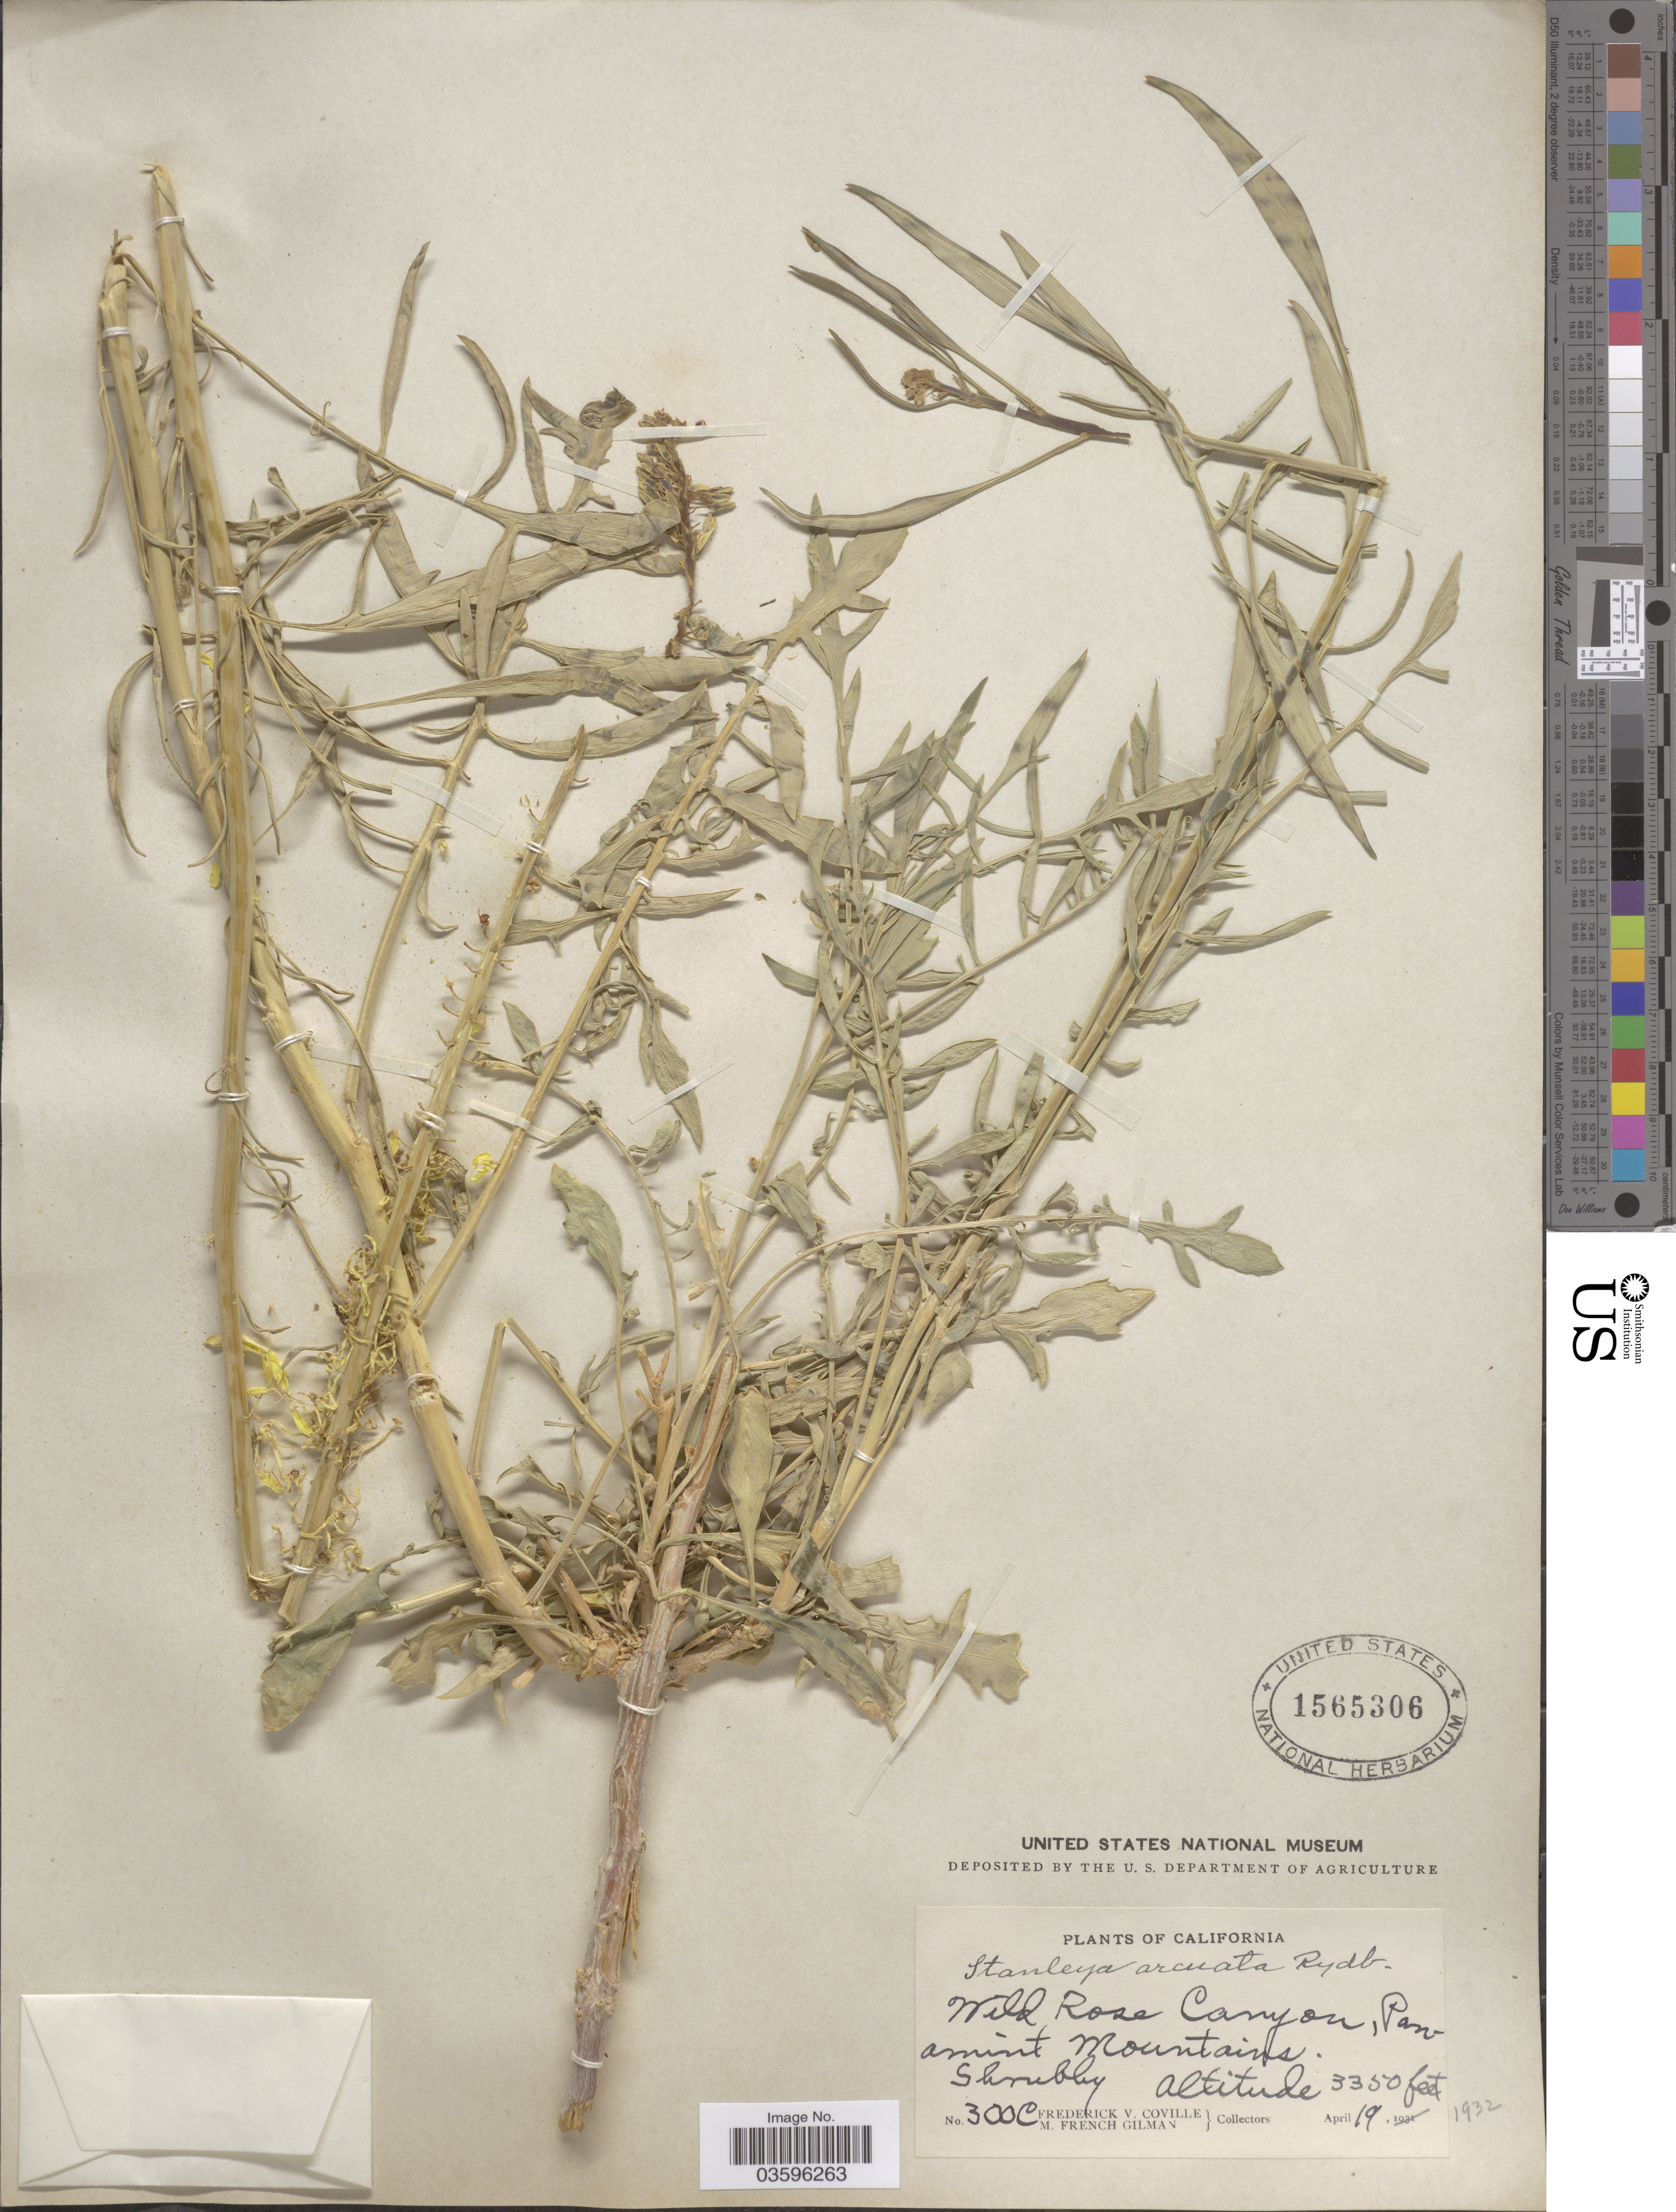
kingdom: Plantae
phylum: Tracheophyta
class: Magnoliopsida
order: Brassicales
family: Brassicaceae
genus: Stanleya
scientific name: Stanleya pinnata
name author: (Pursh) Britton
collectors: F. V. Coville & M. F. Gilman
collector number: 300C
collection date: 1932-04-19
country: United States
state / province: California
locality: Wild Rose Canyon, Panamint Mountains.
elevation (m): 1021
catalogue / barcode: US 1565306